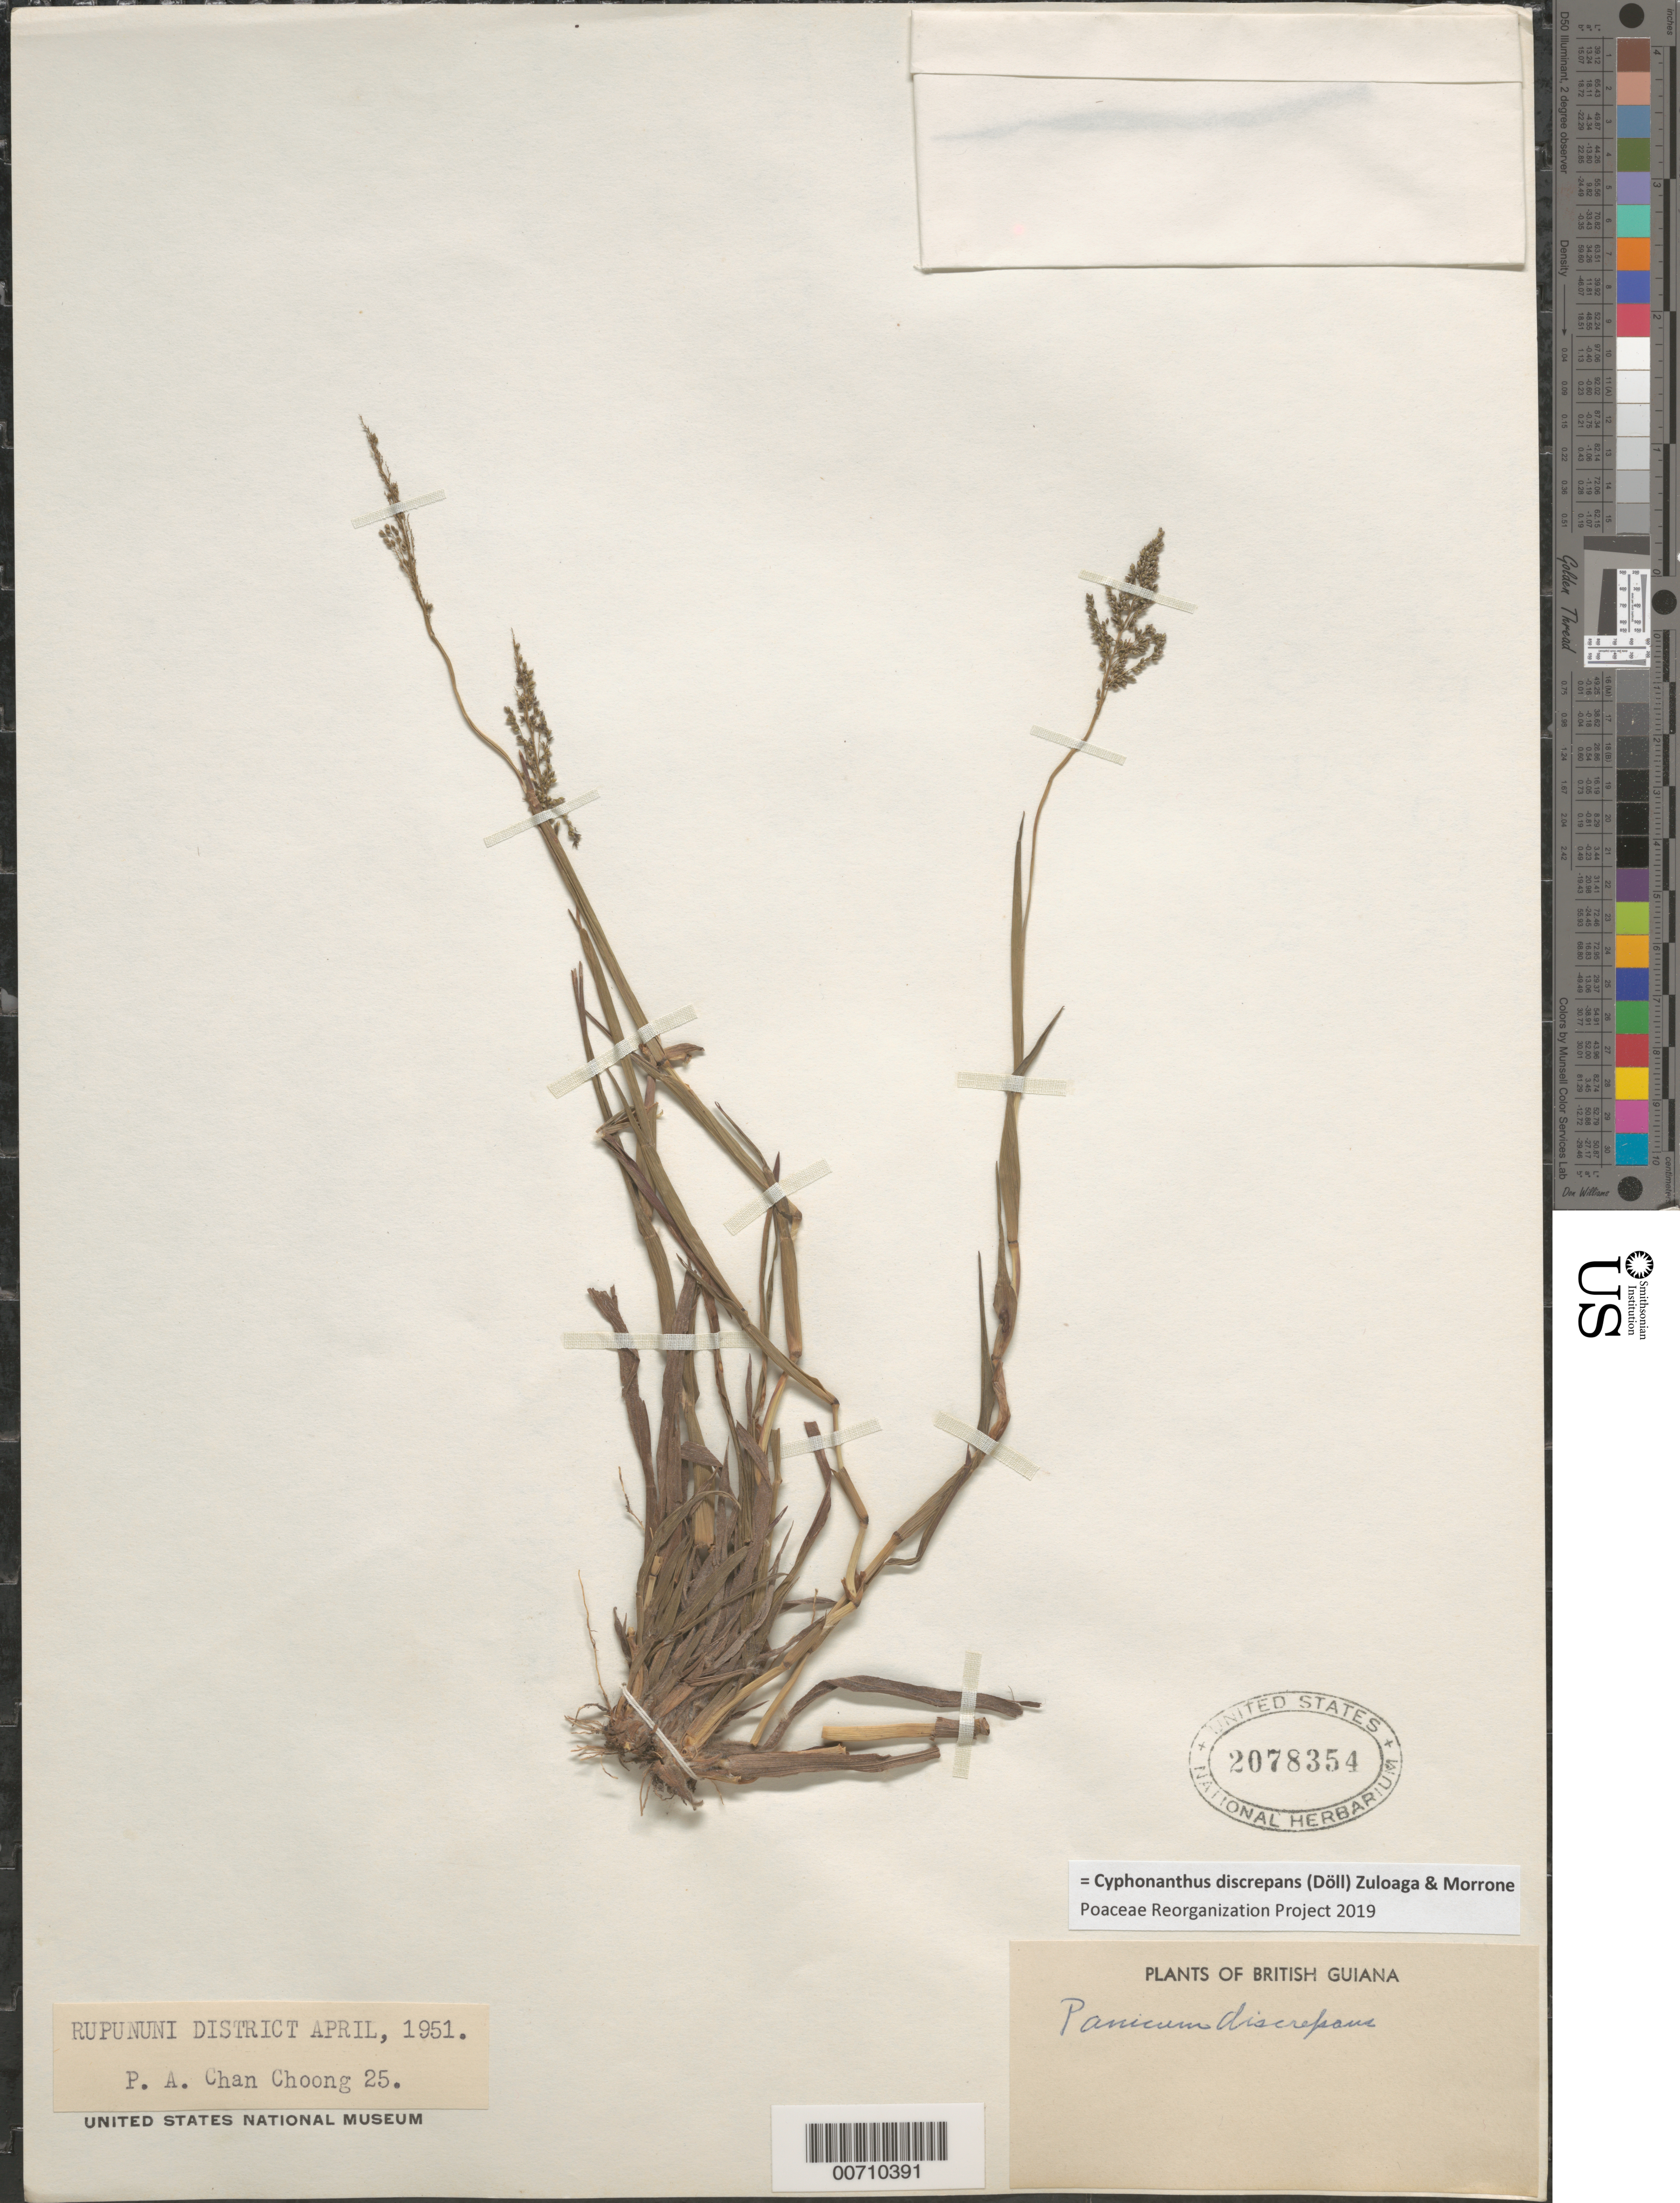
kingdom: Plantae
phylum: Tracheophyta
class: Liliopsida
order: Poales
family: Poaceae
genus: Panicum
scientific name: Panicum discrepans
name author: Döll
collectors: P. Chan Choong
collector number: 25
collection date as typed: Apr-51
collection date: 1951-04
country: Guyana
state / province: U. Takutu-U. Essequibo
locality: Rupununi District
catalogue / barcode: US 2078354